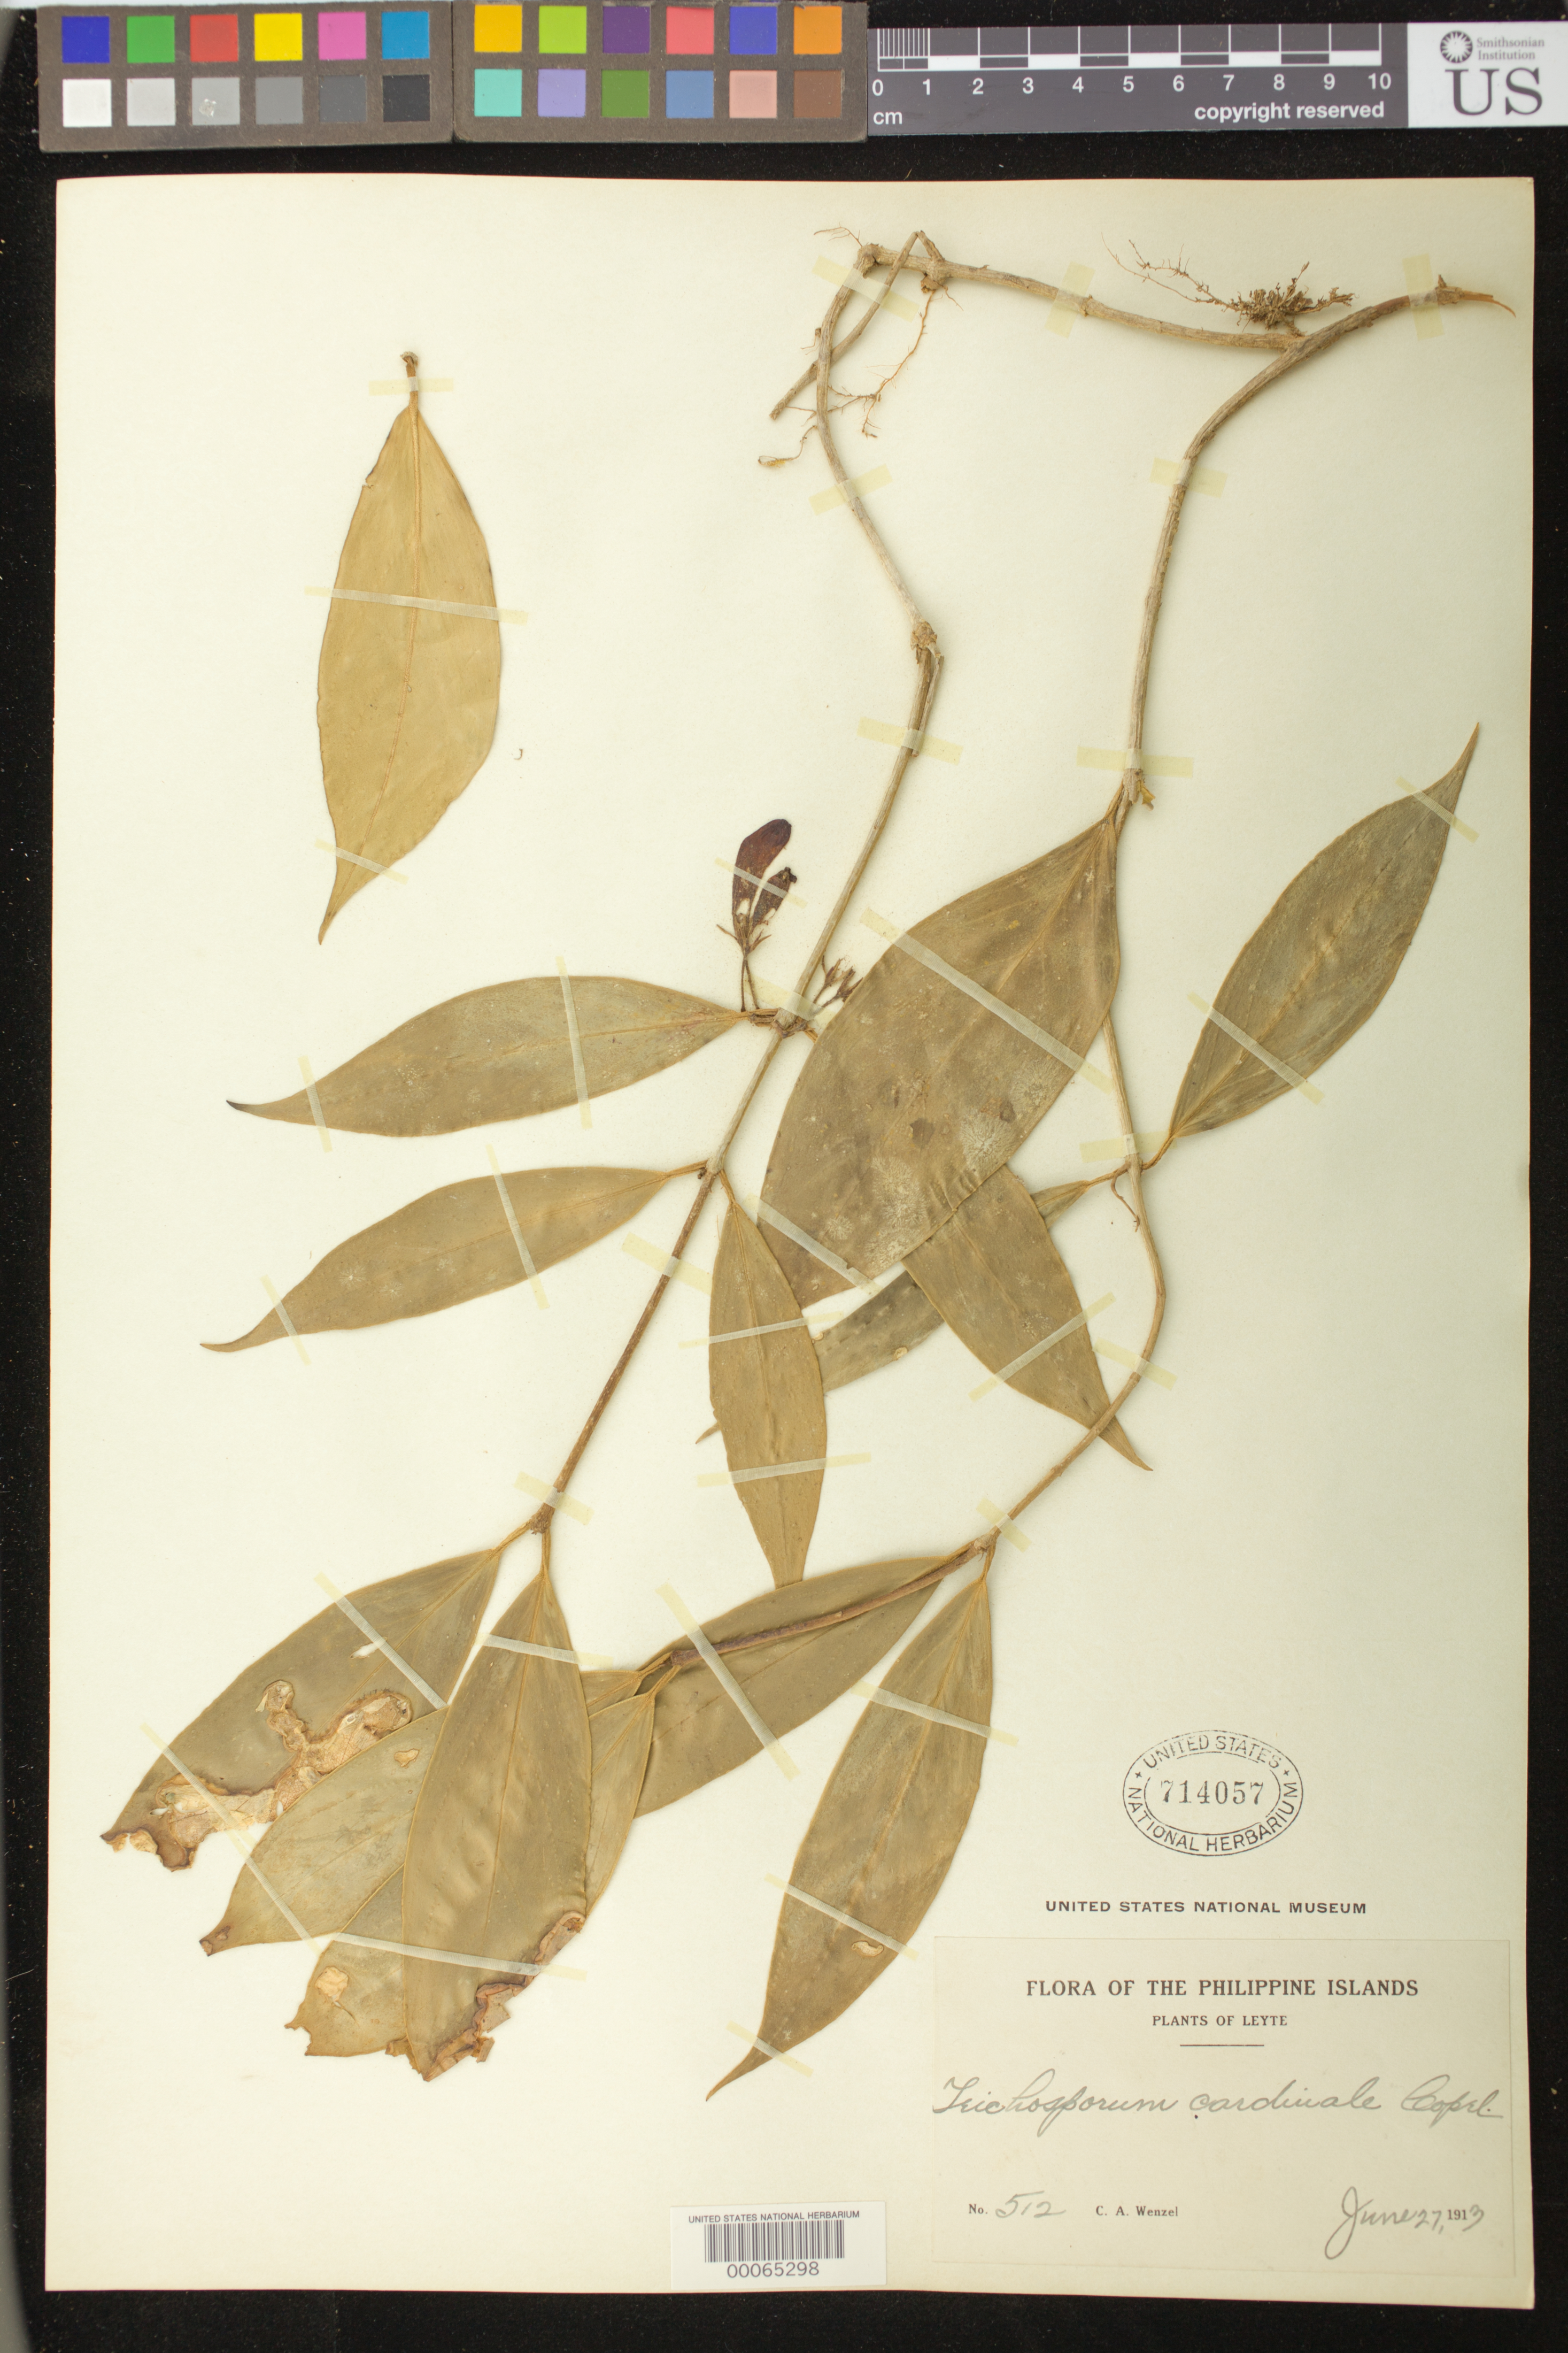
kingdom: Plantae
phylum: Tracheophyta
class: Magnoliopsida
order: Lamiales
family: Gesneriaceae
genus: Trichosporum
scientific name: Trichosporum cardinale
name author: Copel. ex Merr.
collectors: C. Wenzel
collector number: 512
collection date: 1913-06-27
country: Philippines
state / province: Eastern Visayas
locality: Leyte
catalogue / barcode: US 714057